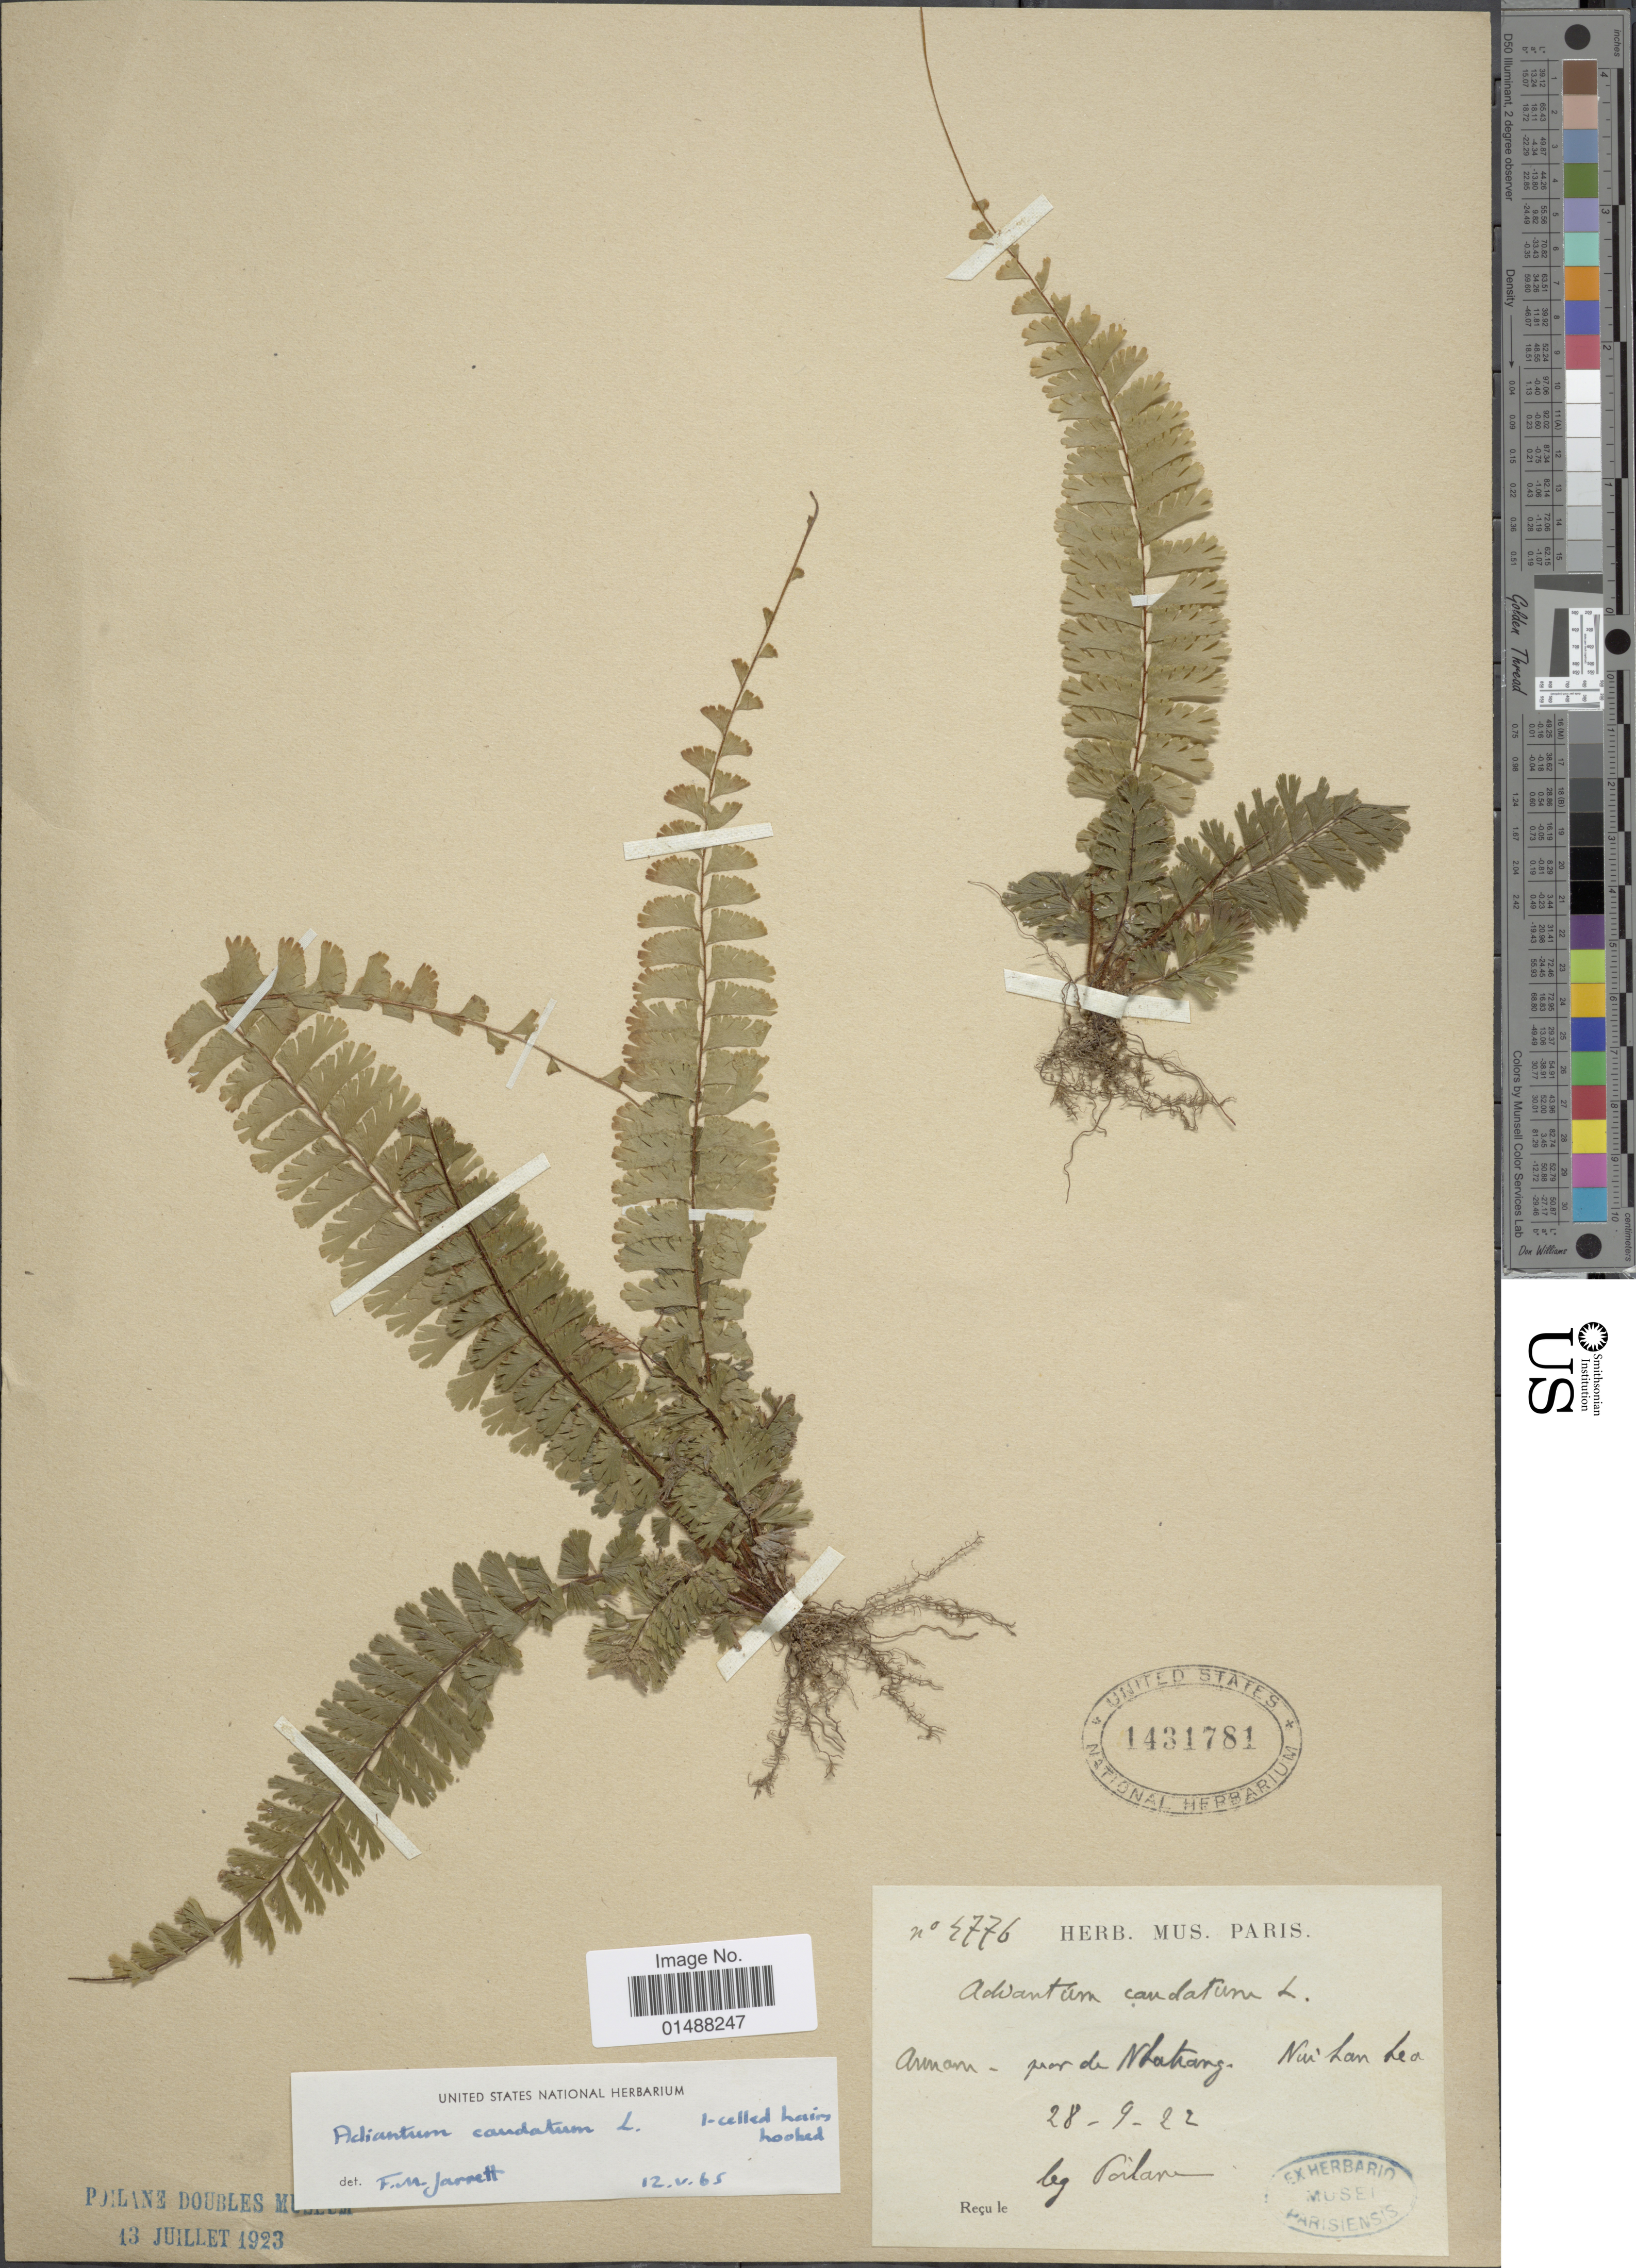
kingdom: Plantae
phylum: Tracheophyta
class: Polypodiopsida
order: Polypodiales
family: Pteridaceae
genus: Adiantum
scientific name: Adiantum caudatum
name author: L.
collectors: -. Poilane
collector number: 4776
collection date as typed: Transcribed d/m/y: 28/9/22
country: Vietnam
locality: Annam - prov. de Nlahang, Nui Lan Lea [interpreted]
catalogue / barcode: US 1431781